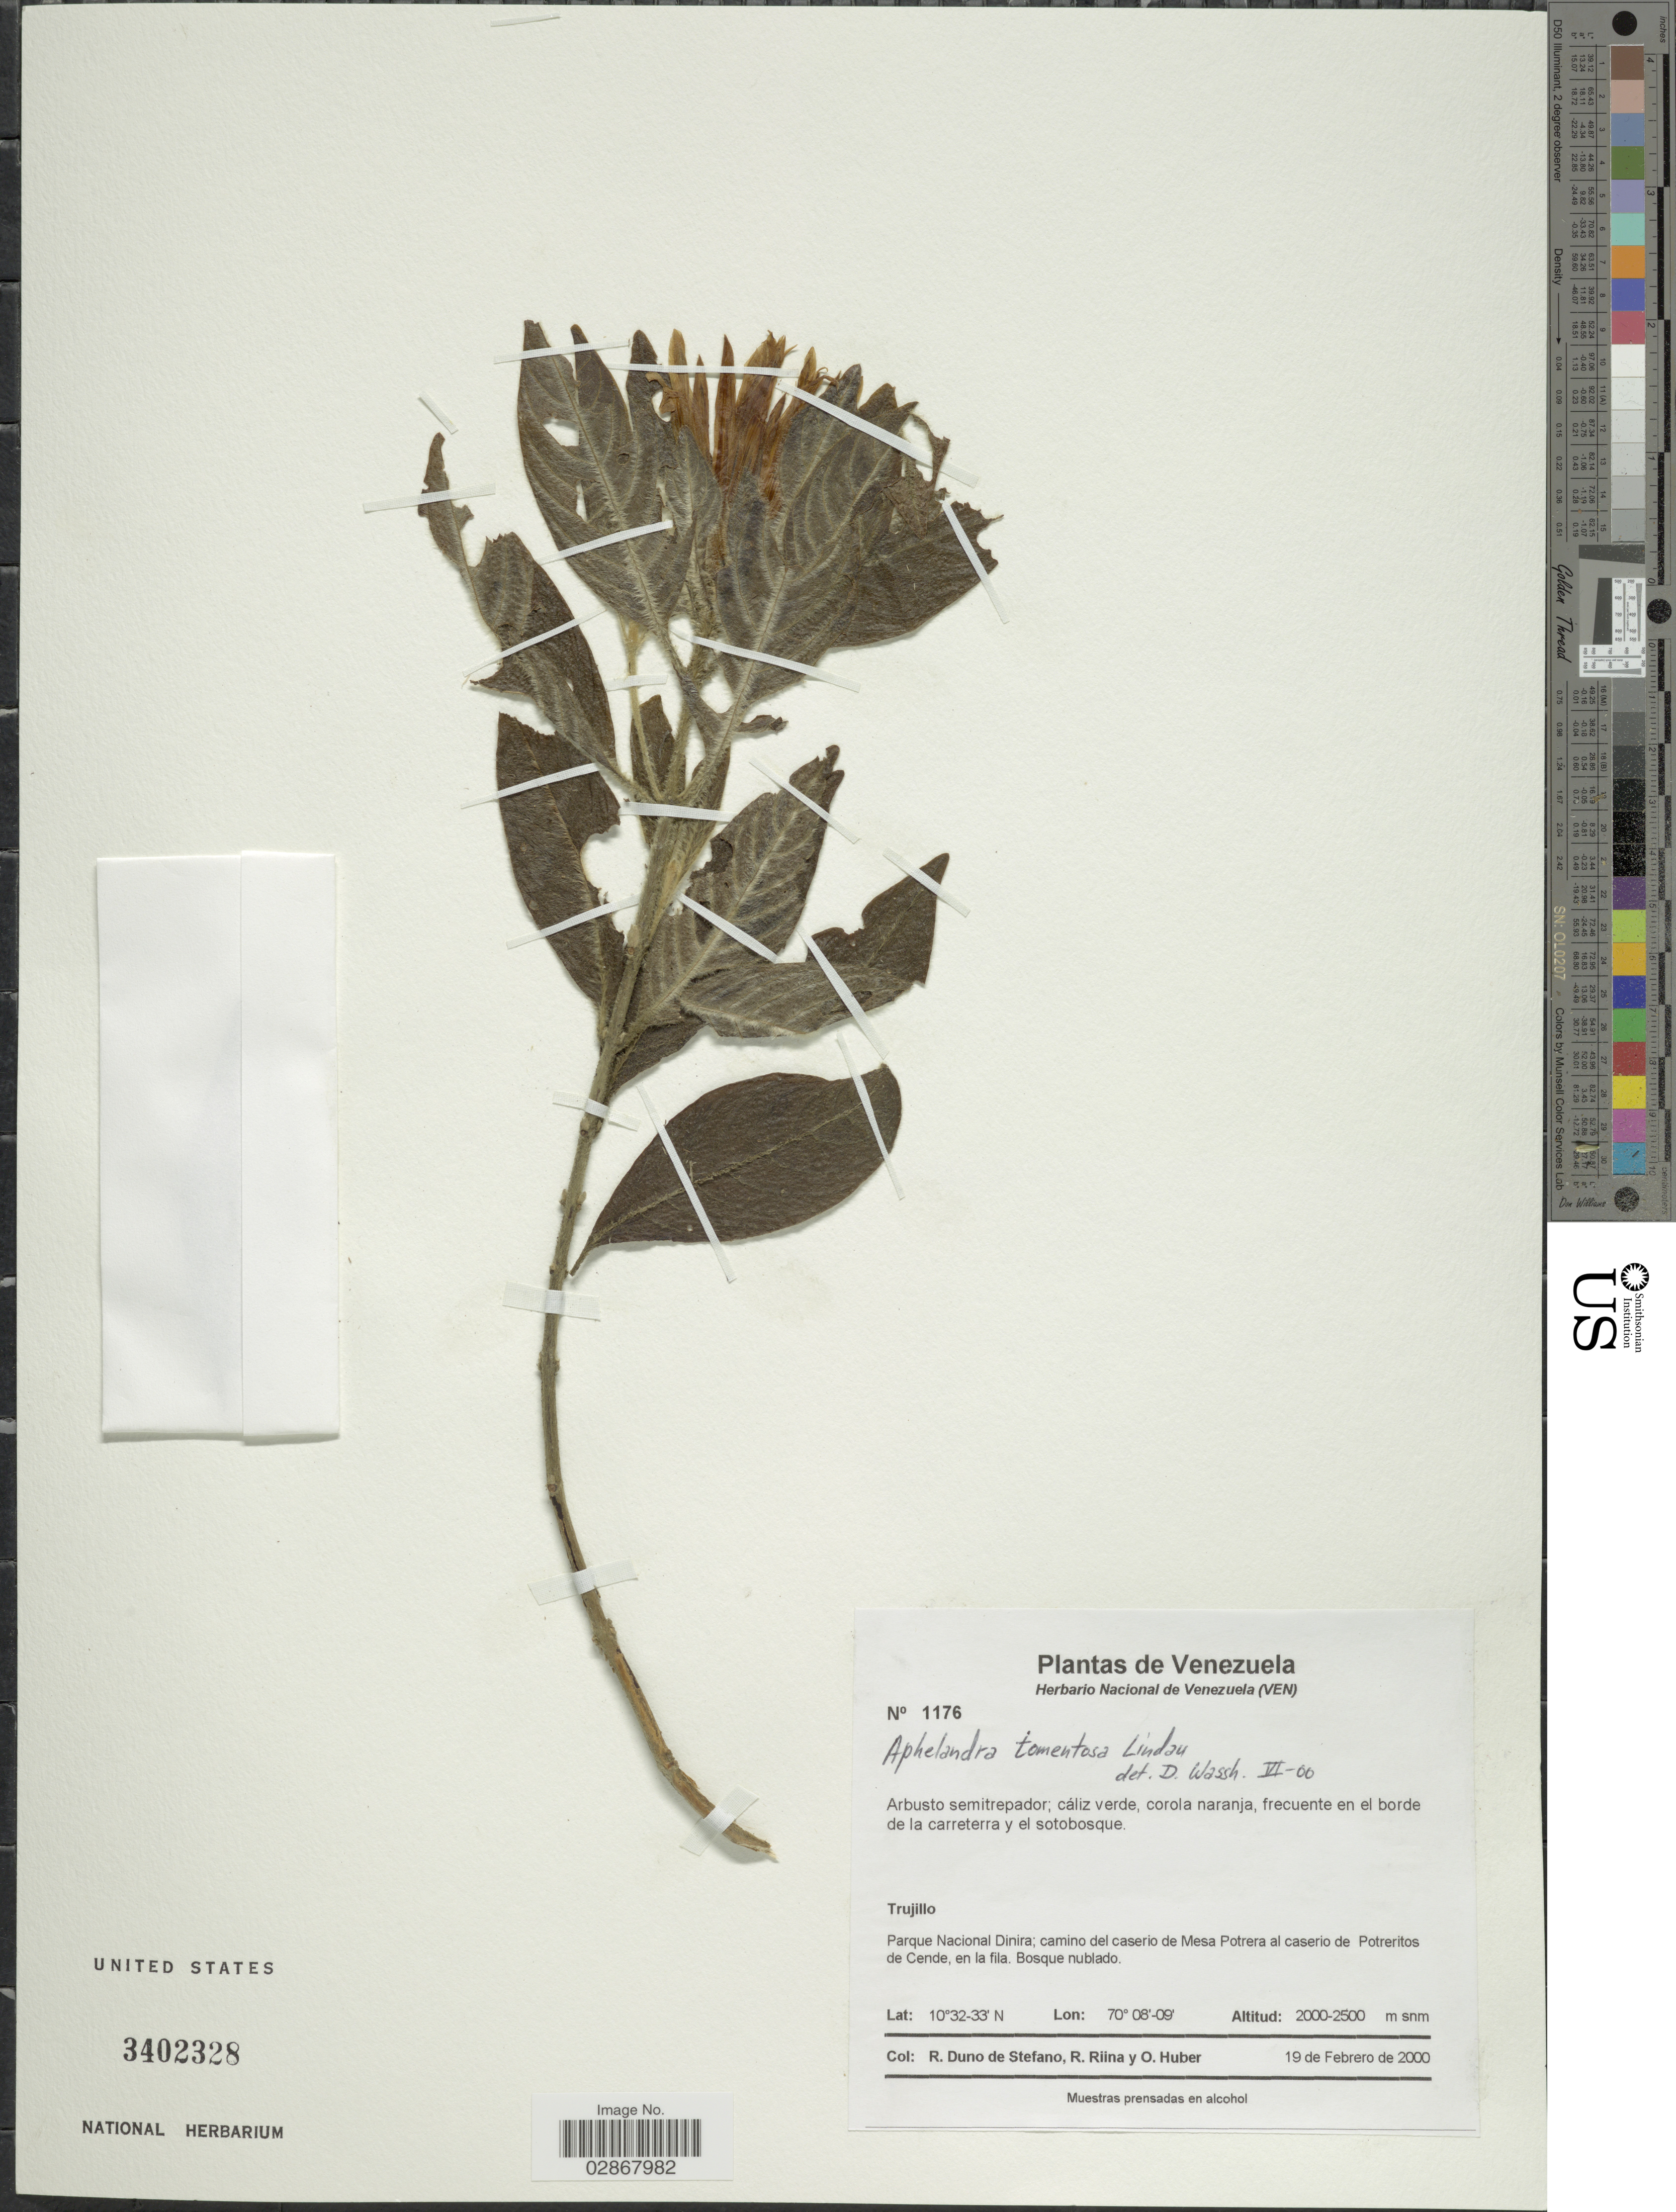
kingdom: Plantae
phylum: Tracheophyta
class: Magnoliopsida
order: Lamiales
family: Acanthaceae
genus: Aphelandra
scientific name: Aphelandra tomentosa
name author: Lindau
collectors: R. Duno de Stefano, R. Riina & O. Huber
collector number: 1176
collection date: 2000-02-19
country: Venezuela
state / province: Trujillo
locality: Parque Nacional Dinira; camino del caserio de Mesa Potrera al caserio de Potreritos de Cende, en la fila.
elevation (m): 2000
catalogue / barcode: US 3402328